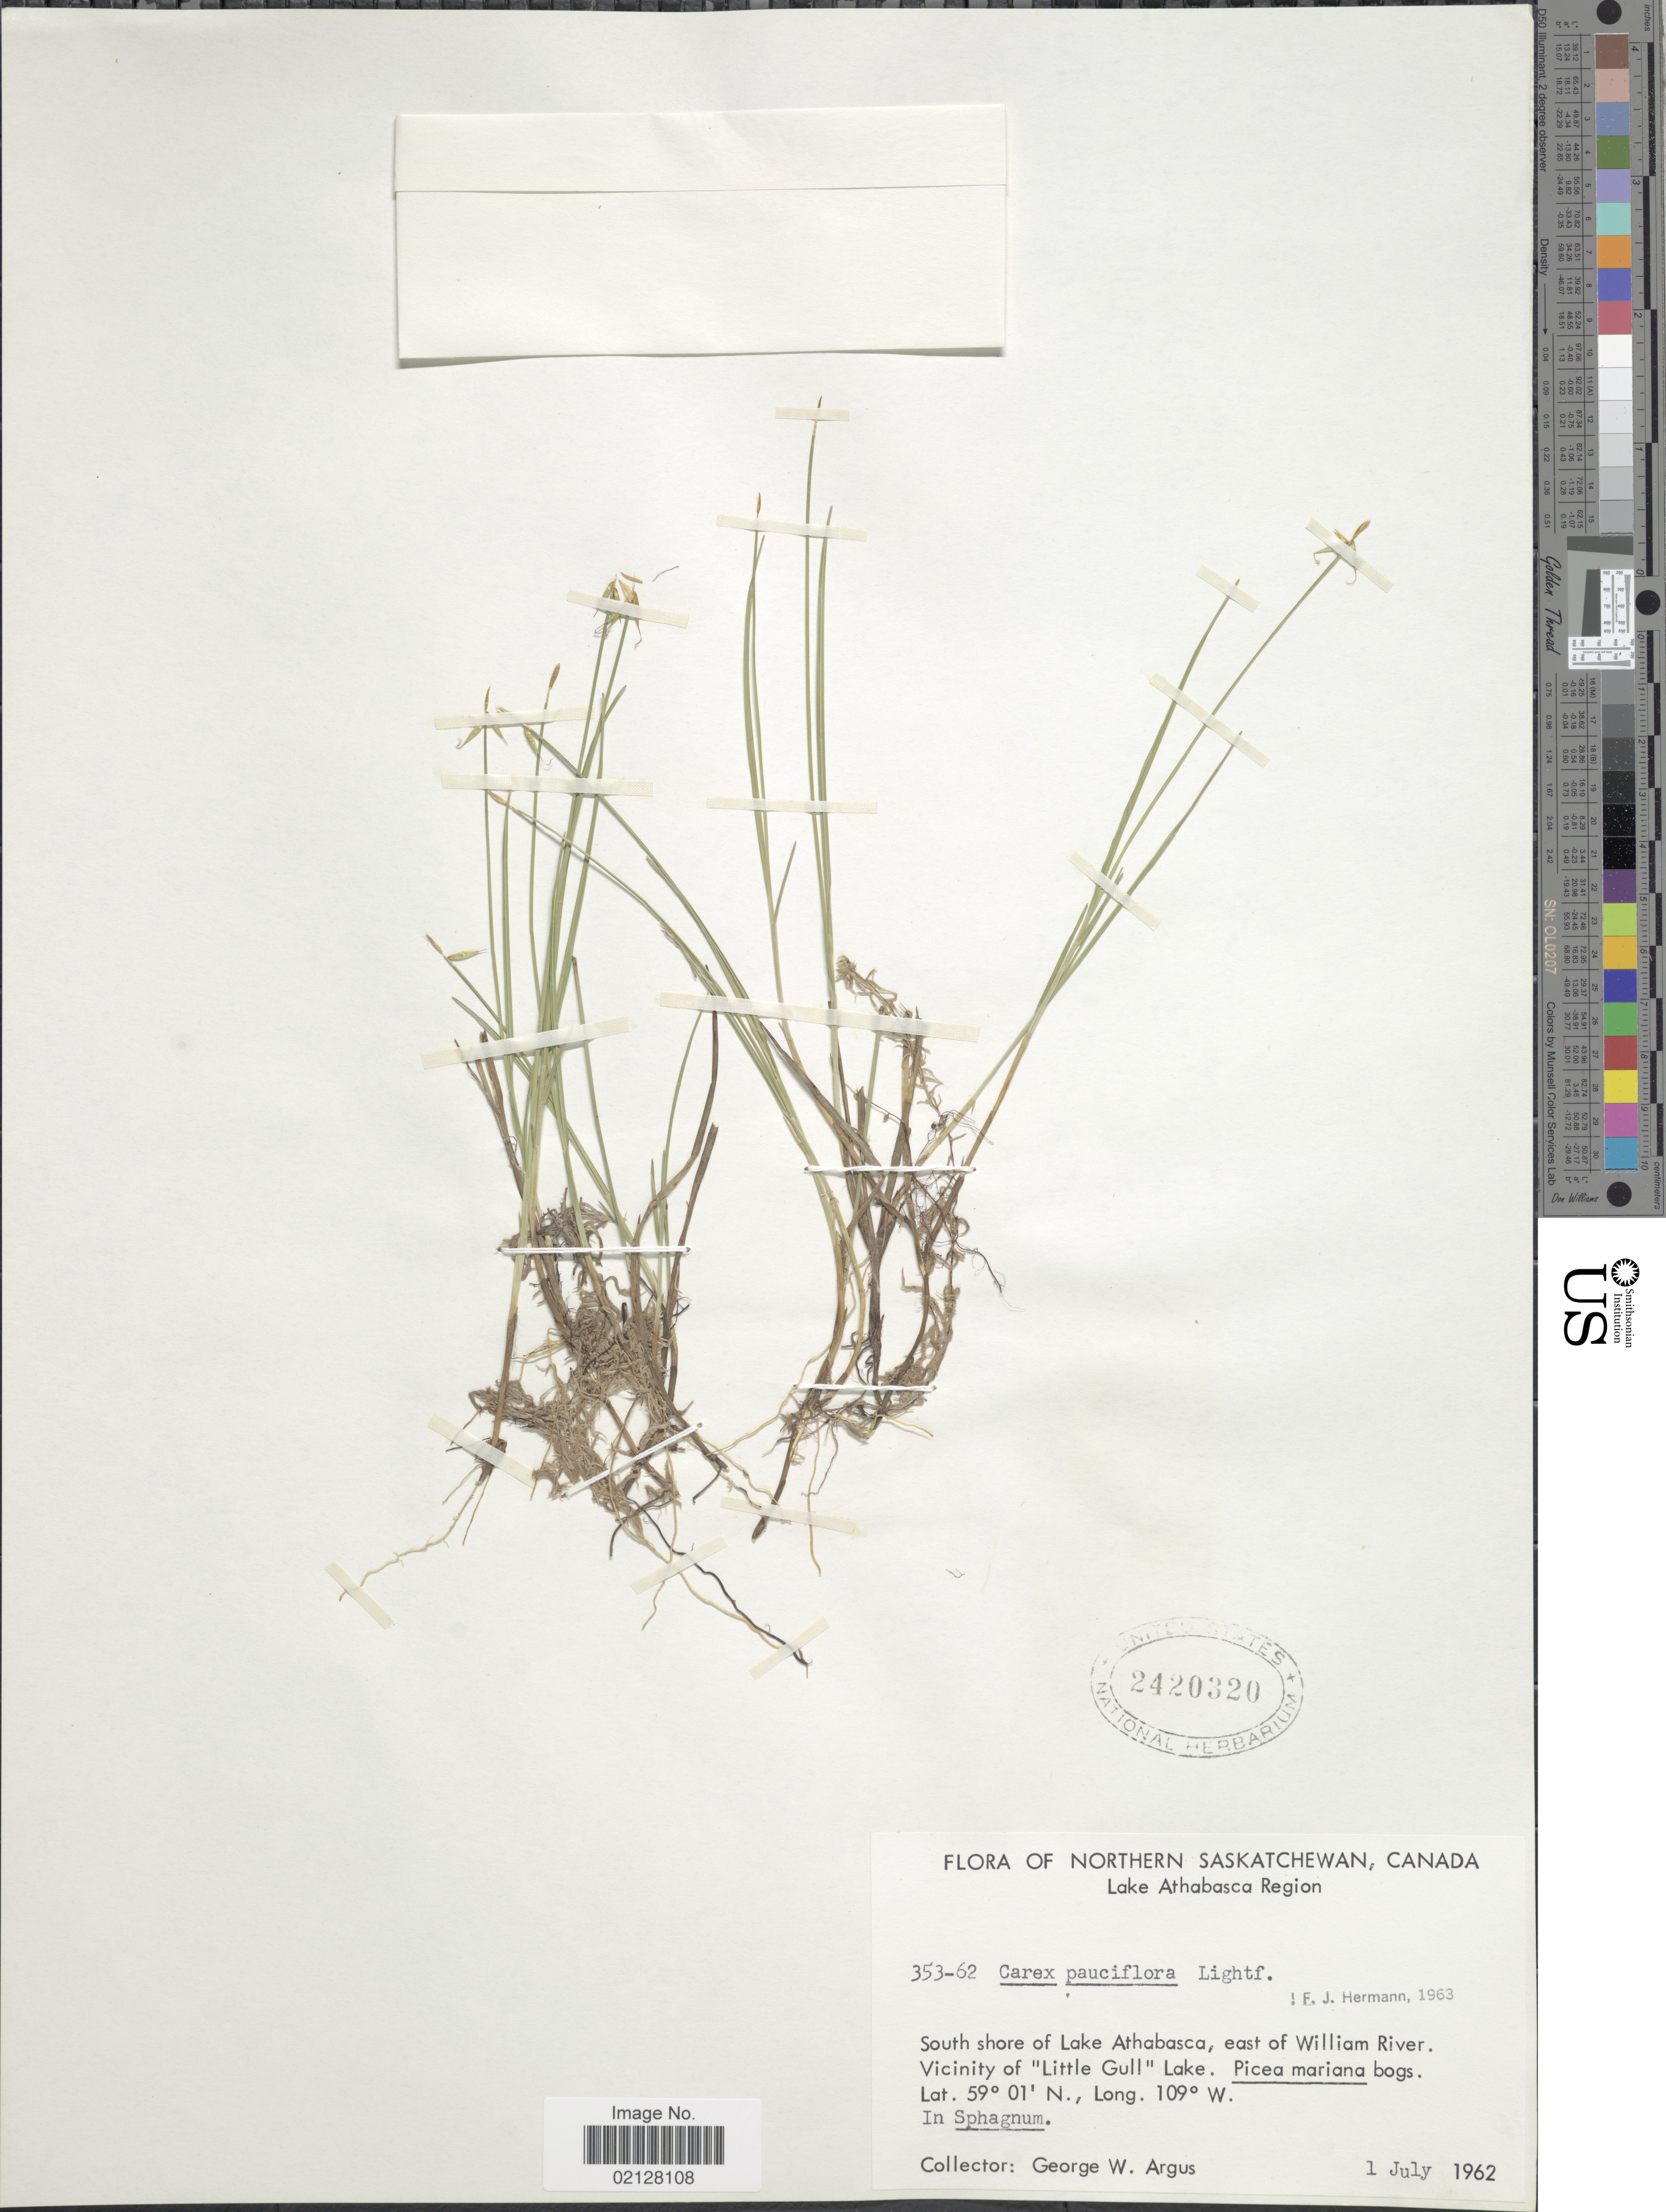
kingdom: Plantae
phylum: Tracheophyta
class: Liliopsida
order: Poales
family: Cyperaceae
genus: Carex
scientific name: Carex pauciflora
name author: Lightf.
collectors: G. W. Argus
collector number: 353-62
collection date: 1962-07-01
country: Canada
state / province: Saskatchewan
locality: Northern Saskatchewan. Lake Athabasca Region. South shore of Lake Athabasca, east of William River. Vicinity of "Little Gull" Lake.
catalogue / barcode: US 2420320